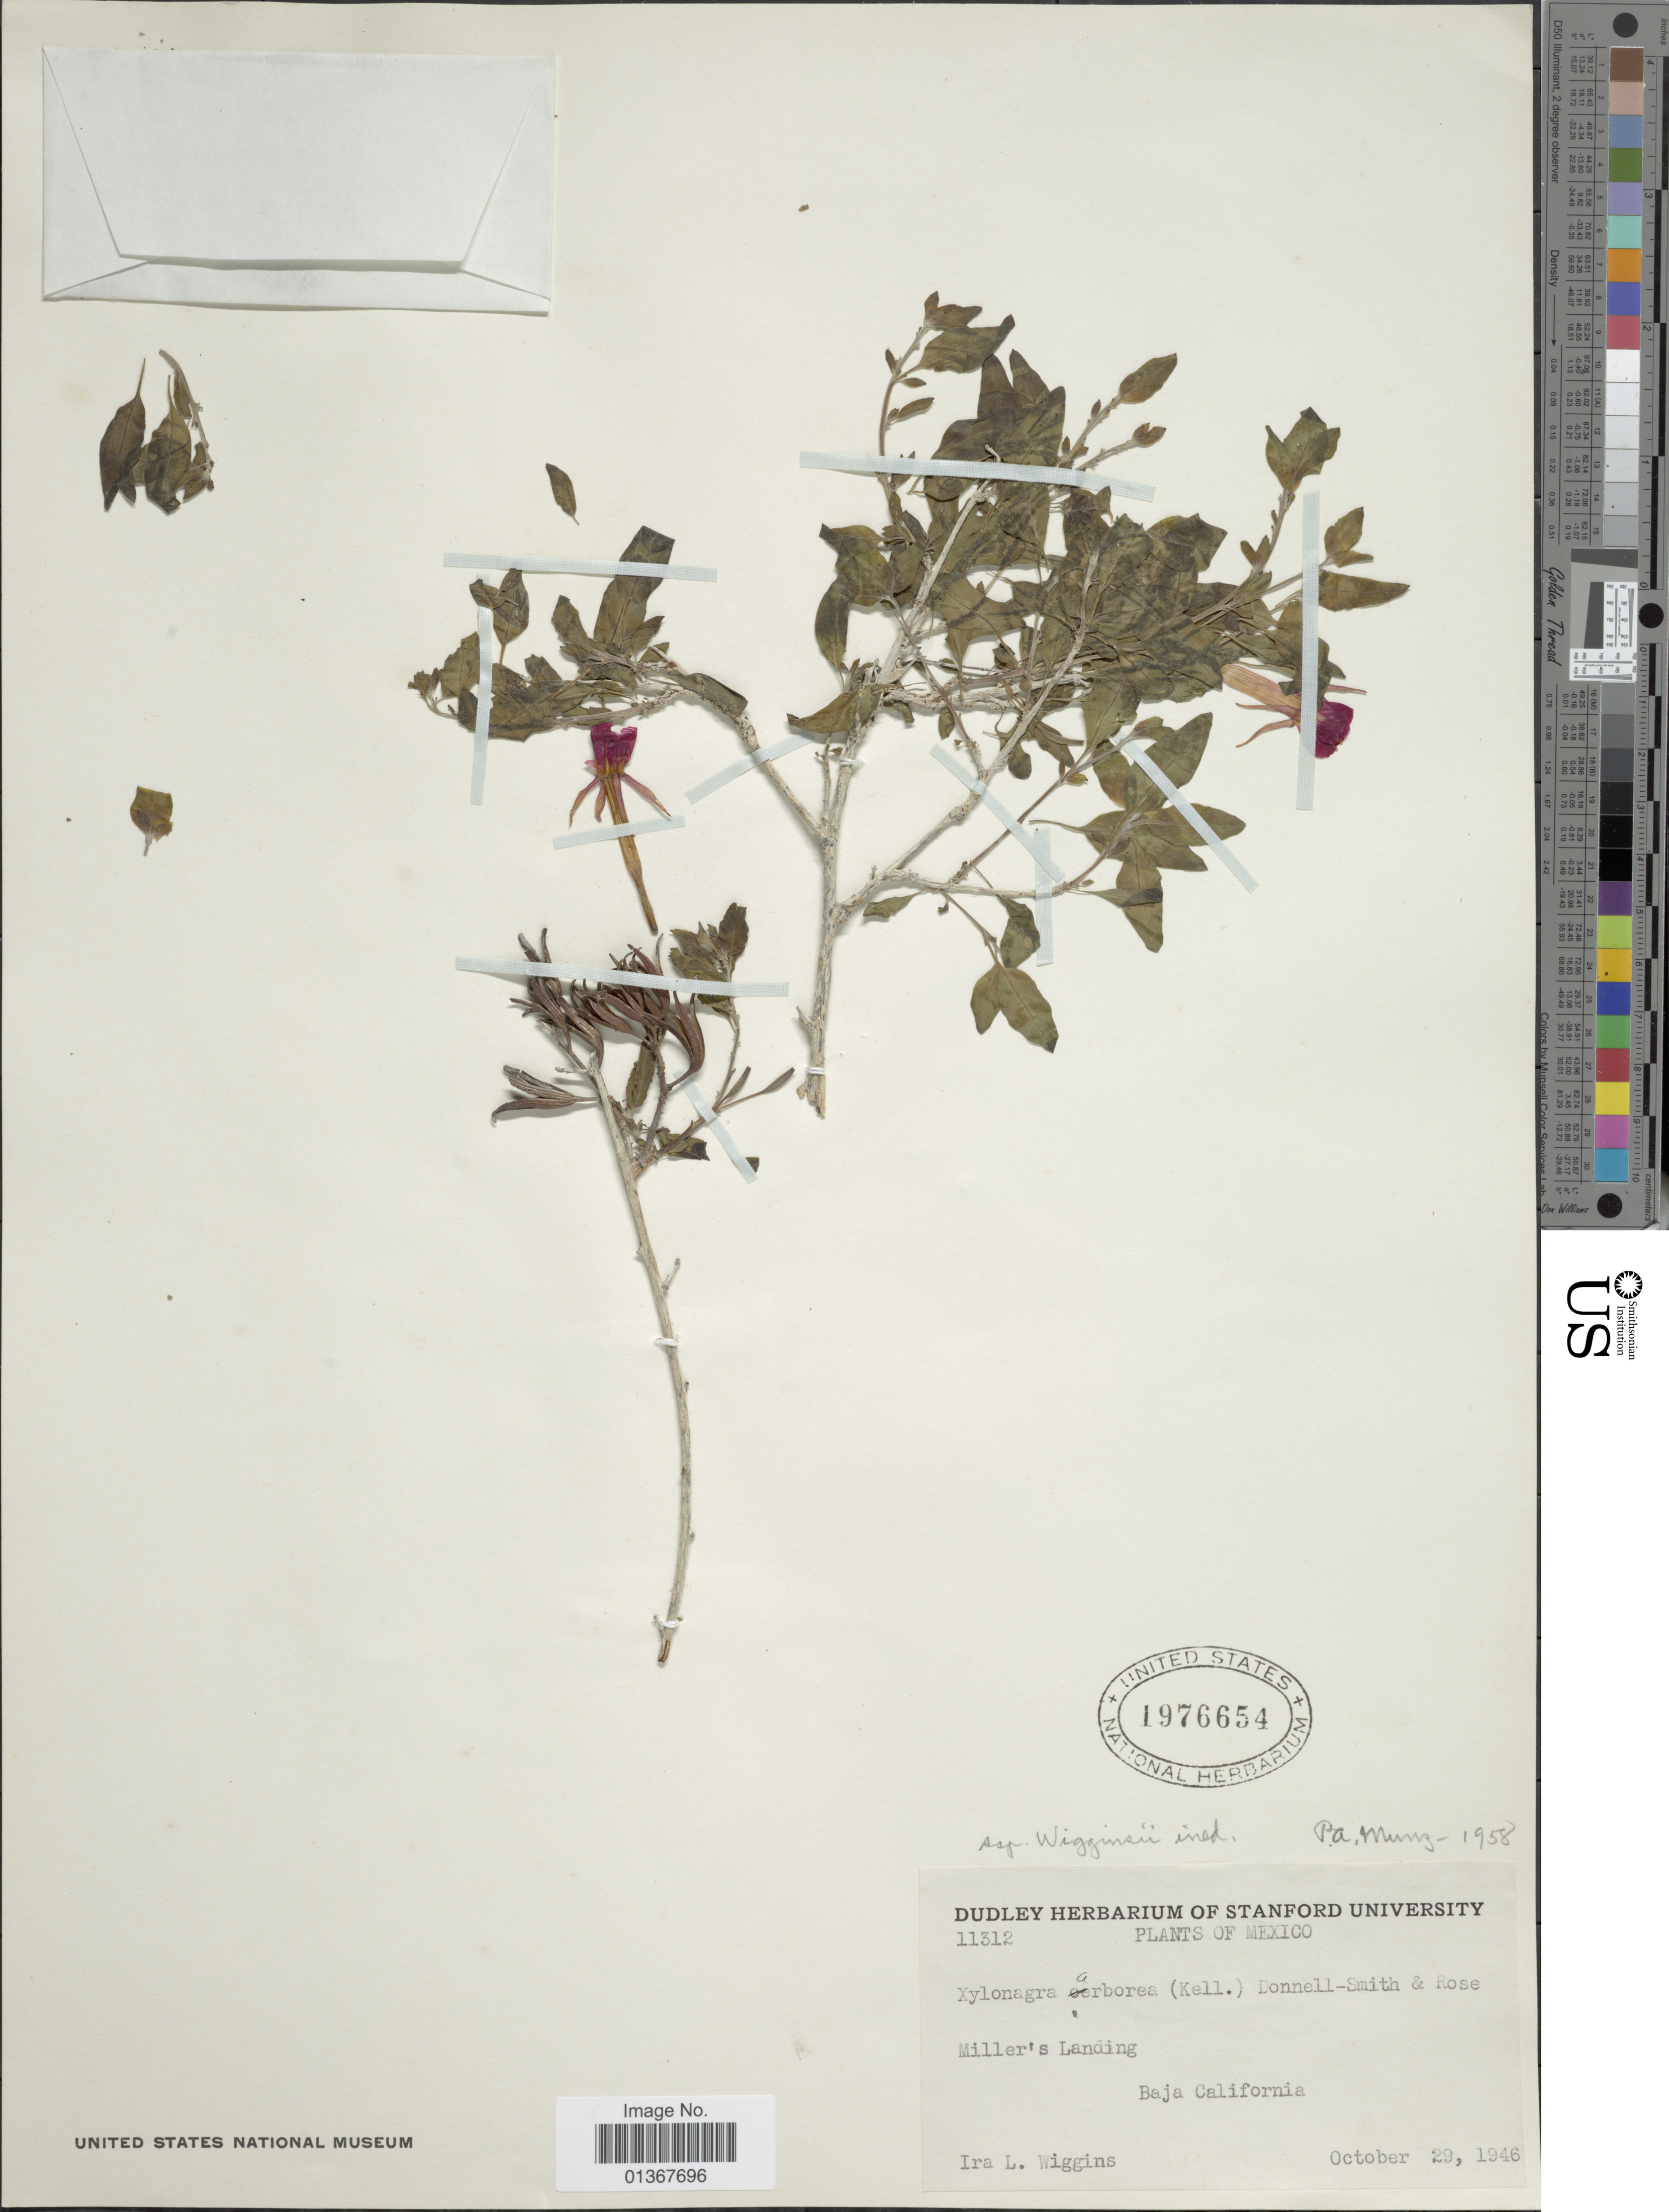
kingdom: Plantae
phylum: Tracheophyta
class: Magnoliopsida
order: Myrtales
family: Onagraceae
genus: Xylonagra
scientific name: Xylonagra arborea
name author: (Kellogg) Donn. Sm. & Rose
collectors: I. L. Wiggins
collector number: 11312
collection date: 1946-10-29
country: Mexico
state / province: Baja California Sur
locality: Miller's Landing.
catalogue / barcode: US 1976654